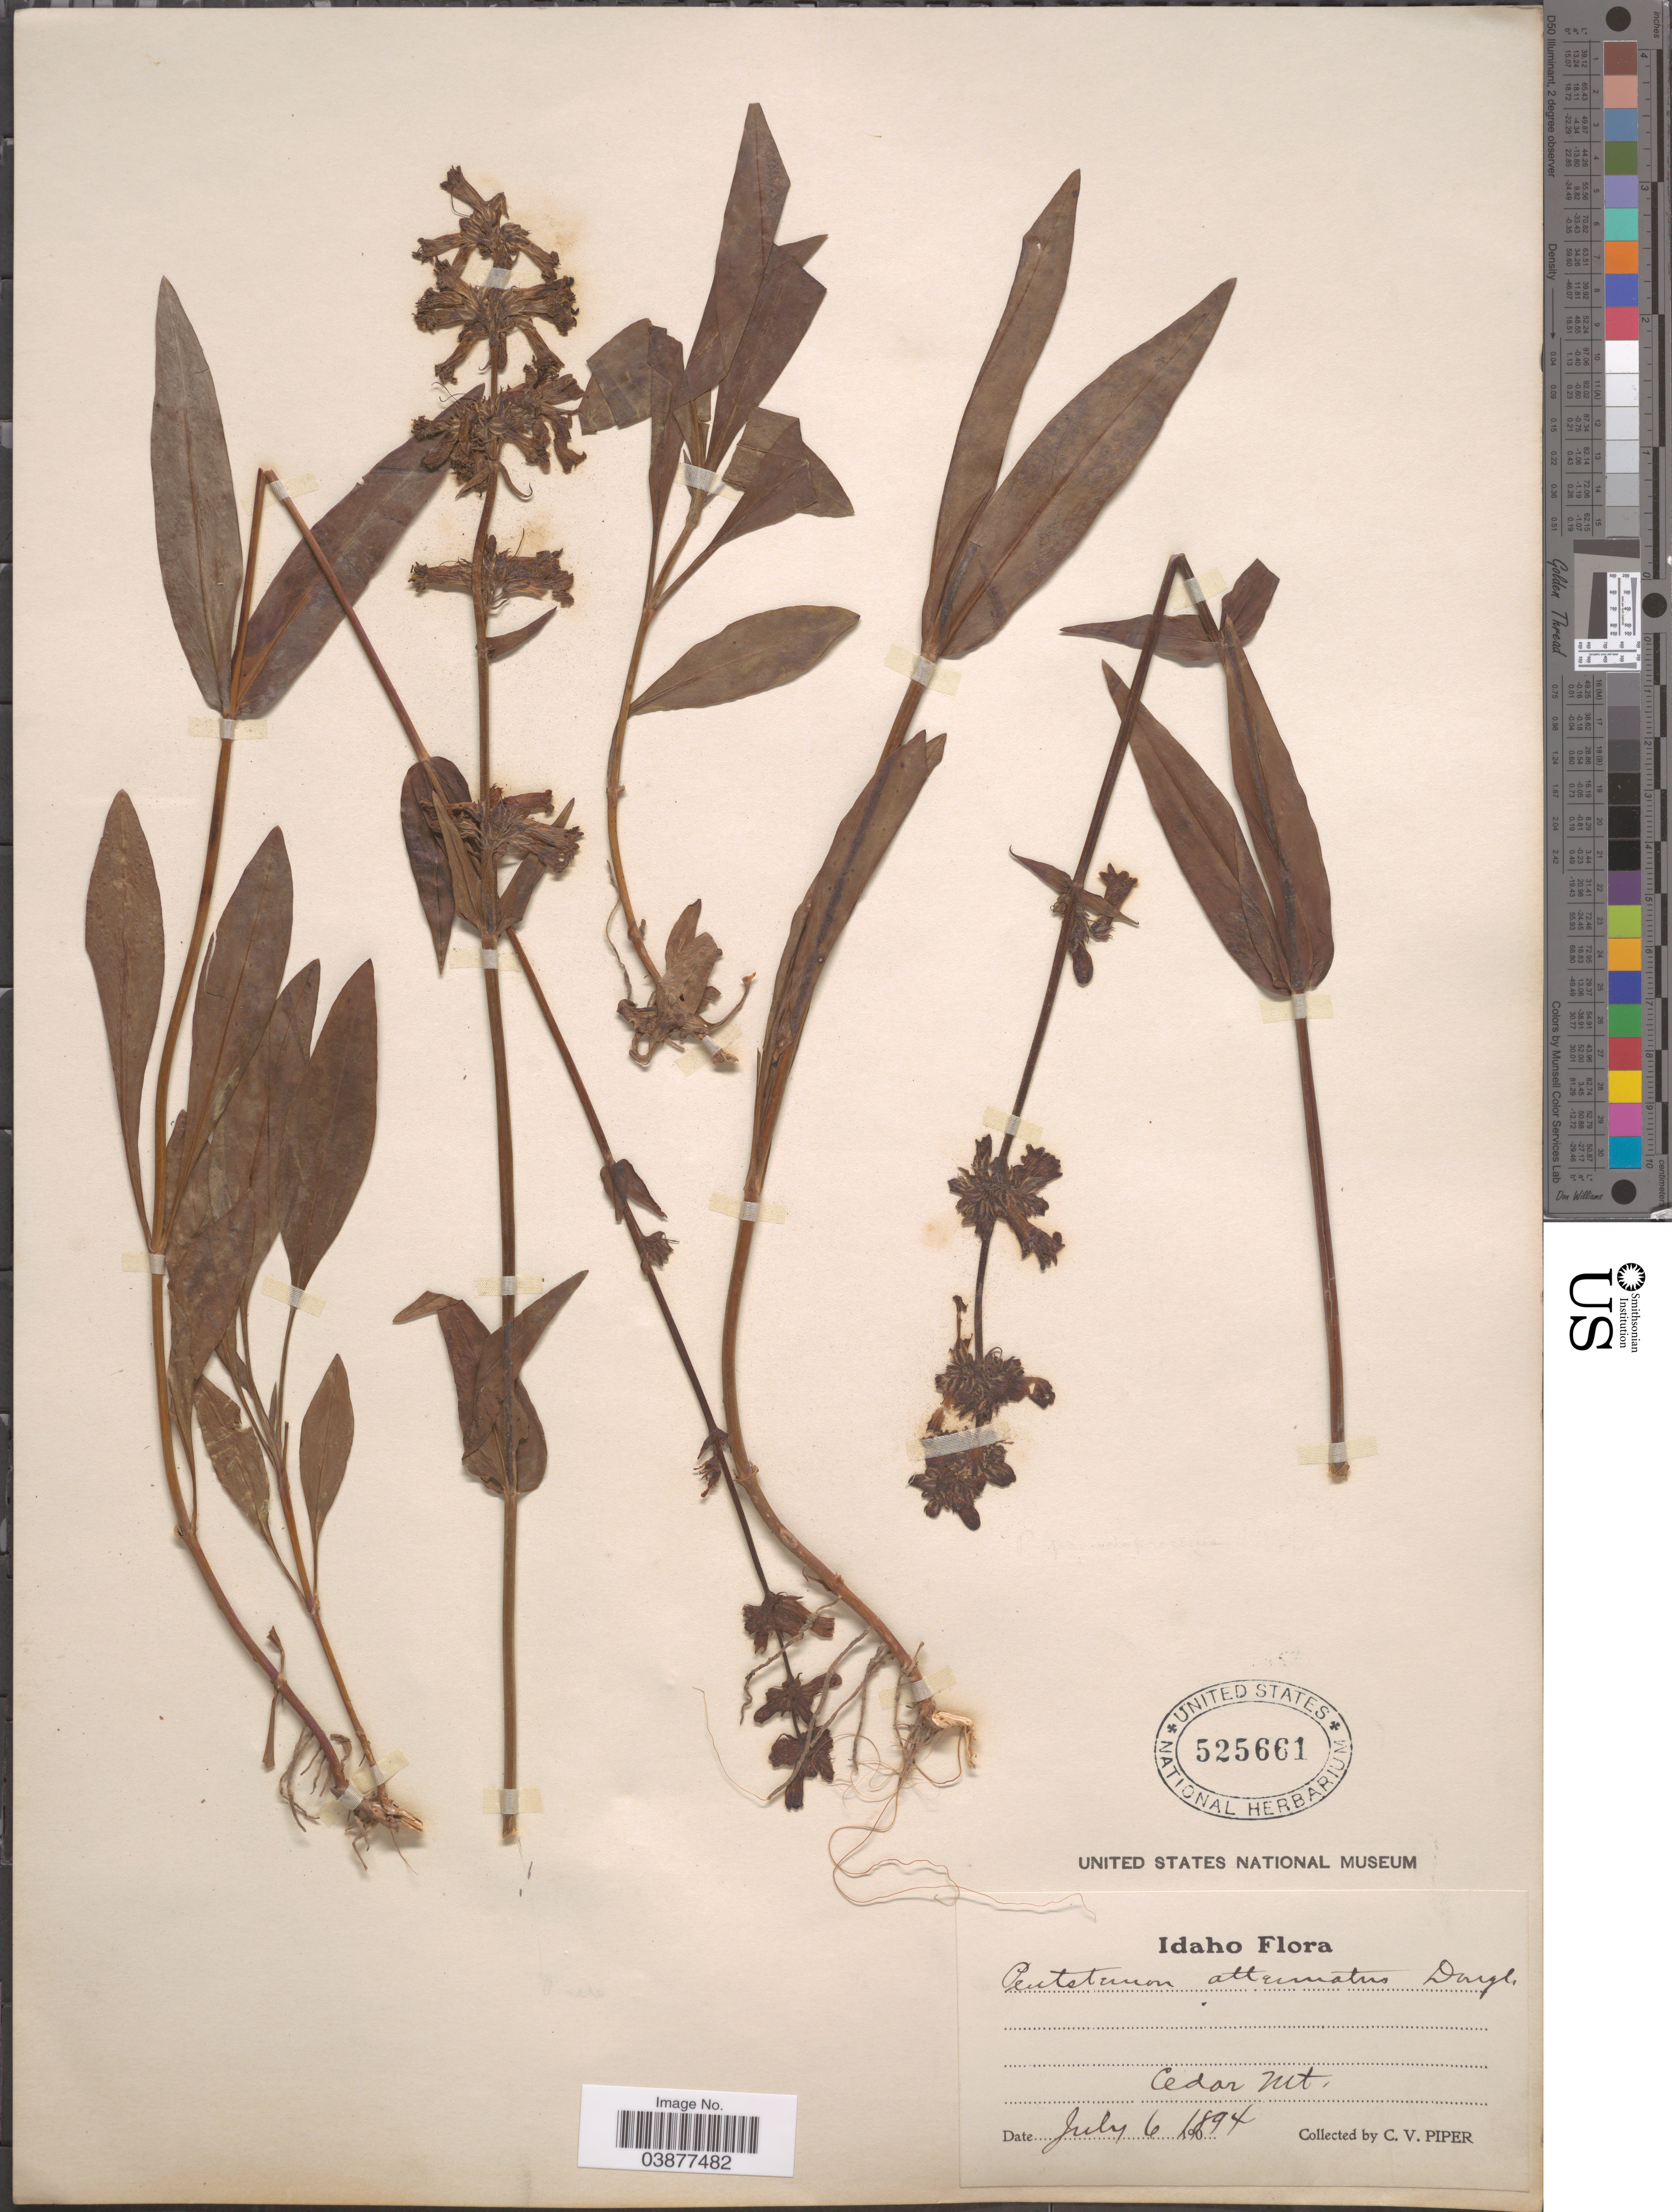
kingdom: Plantae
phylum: Tracheophyta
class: Magnoliopsida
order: Lamiales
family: Plantaginaceae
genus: Penstemon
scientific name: Penstemon pseudoprocerus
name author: Rydb.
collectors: C. V. Piper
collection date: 1894-07-06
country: United States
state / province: Idaho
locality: Cedar Mt.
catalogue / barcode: US 525661